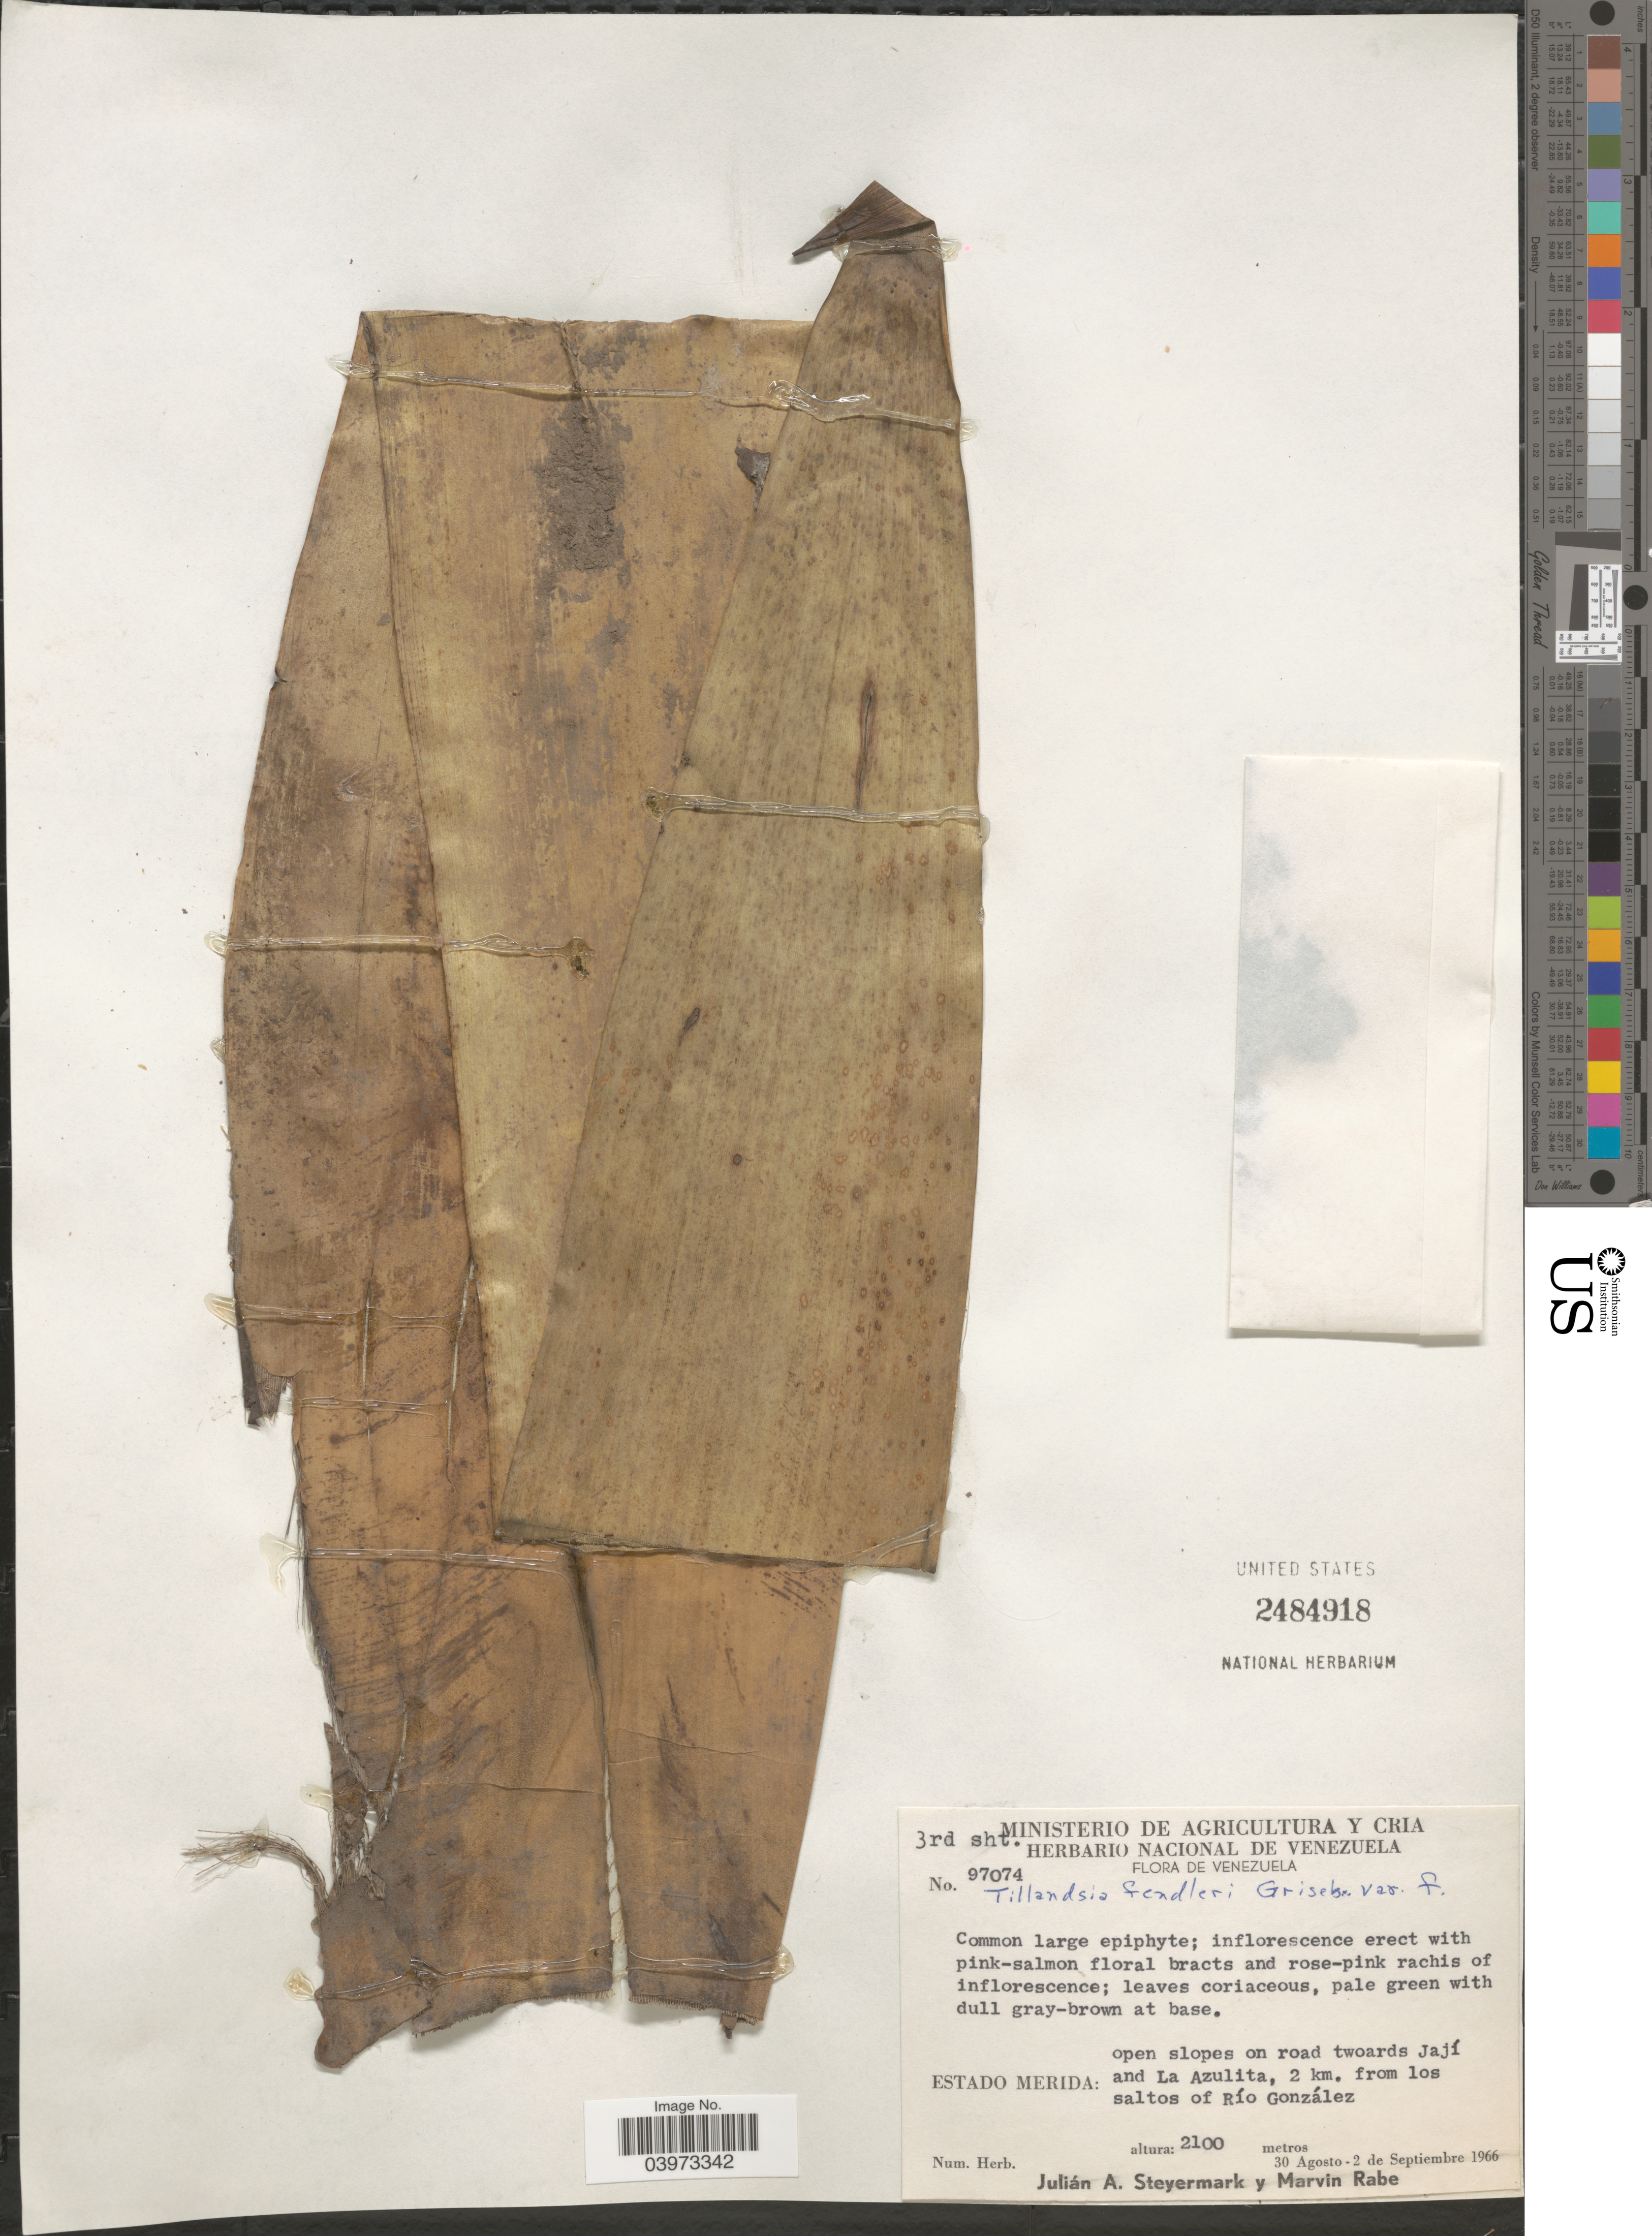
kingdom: Plantae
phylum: Tracheophyta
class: Liliopsida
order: Poales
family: Bromeliaceae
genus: Tillandsia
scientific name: Tillandsia fendleri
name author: Griseb.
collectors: J. Steyermark & M. Rabe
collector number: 97074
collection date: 1966-08-30/1966-09-02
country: Venezuela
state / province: Merida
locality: Open slopes on road towards Jají and La Azulita, 2 km. from los saltos of Río González.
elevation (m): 2100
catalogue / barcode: US 2484918